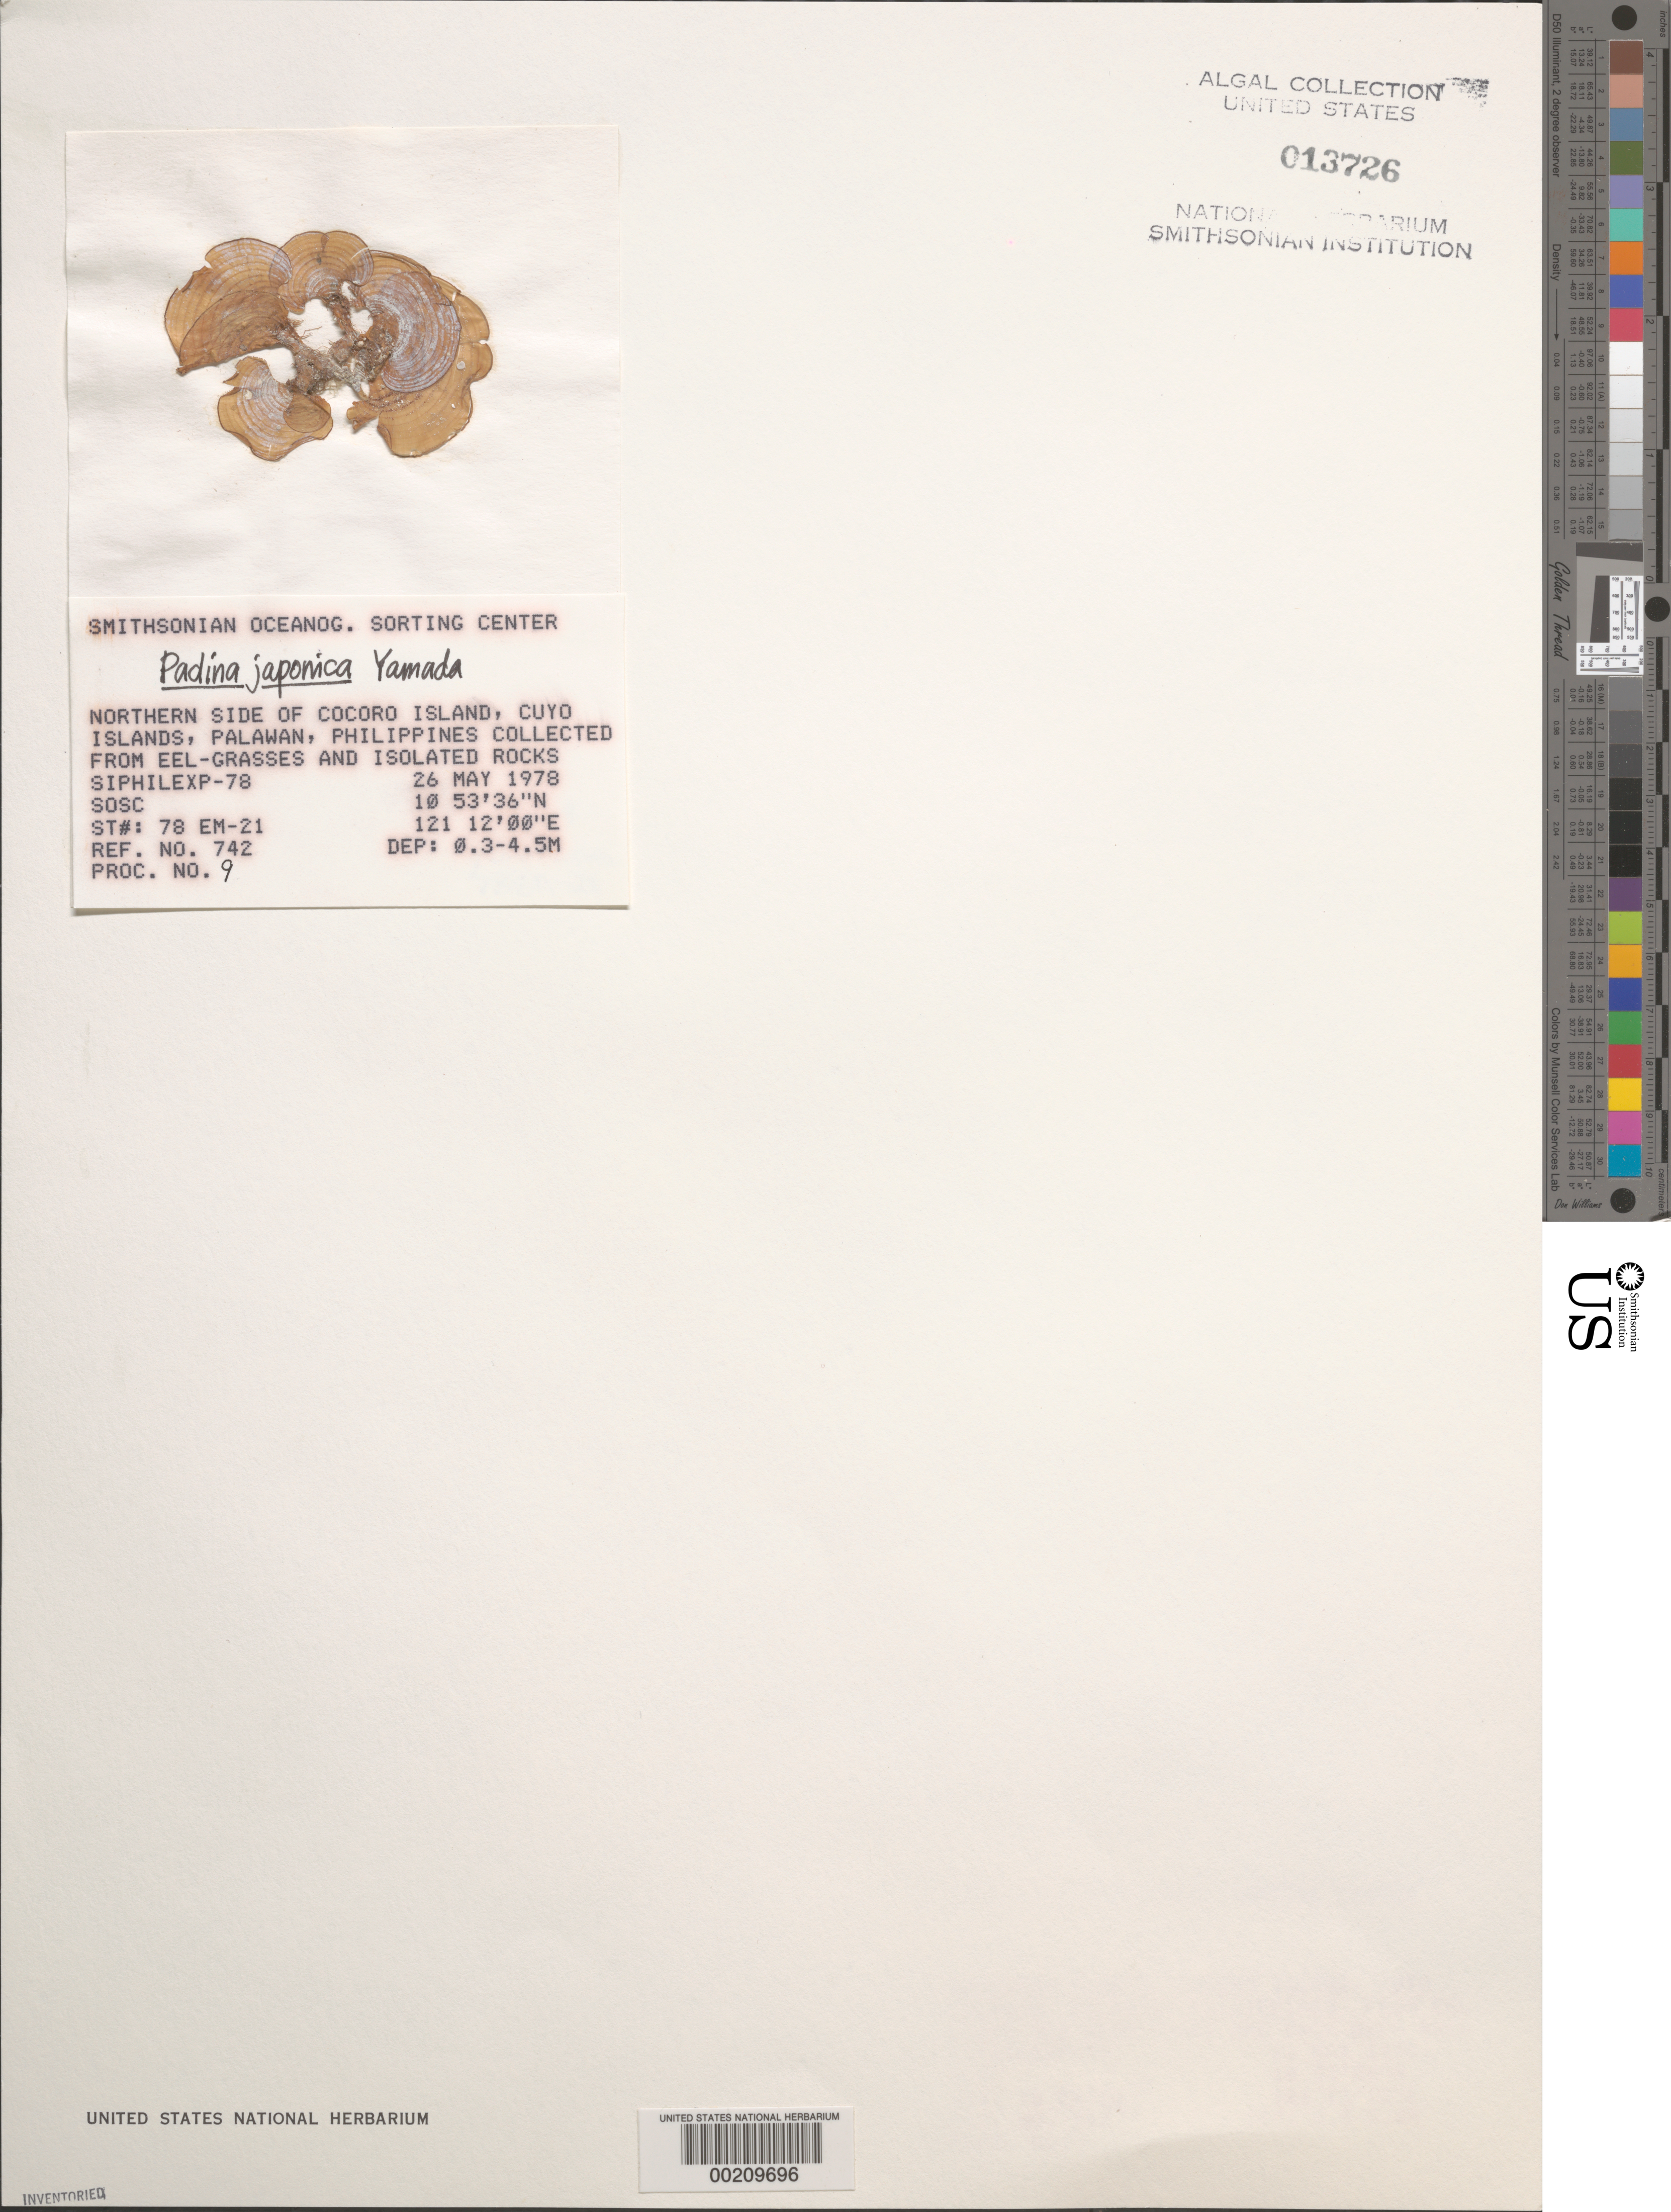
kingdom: Chromista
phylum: Ochrophyta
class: Phaeophyceae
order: Dictyotales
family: Dictyotaceae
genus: Padina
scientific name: Padina japonica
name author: Yamada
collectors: SOSC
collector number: Station 78 Em-21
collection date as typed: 26 May 1978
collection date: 1978-05-26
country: Philippines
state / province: Mimaropa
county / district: Palawan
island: Cocoro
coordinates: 10 53' 36" N, 121 12' 00" E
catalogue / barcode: US 13726